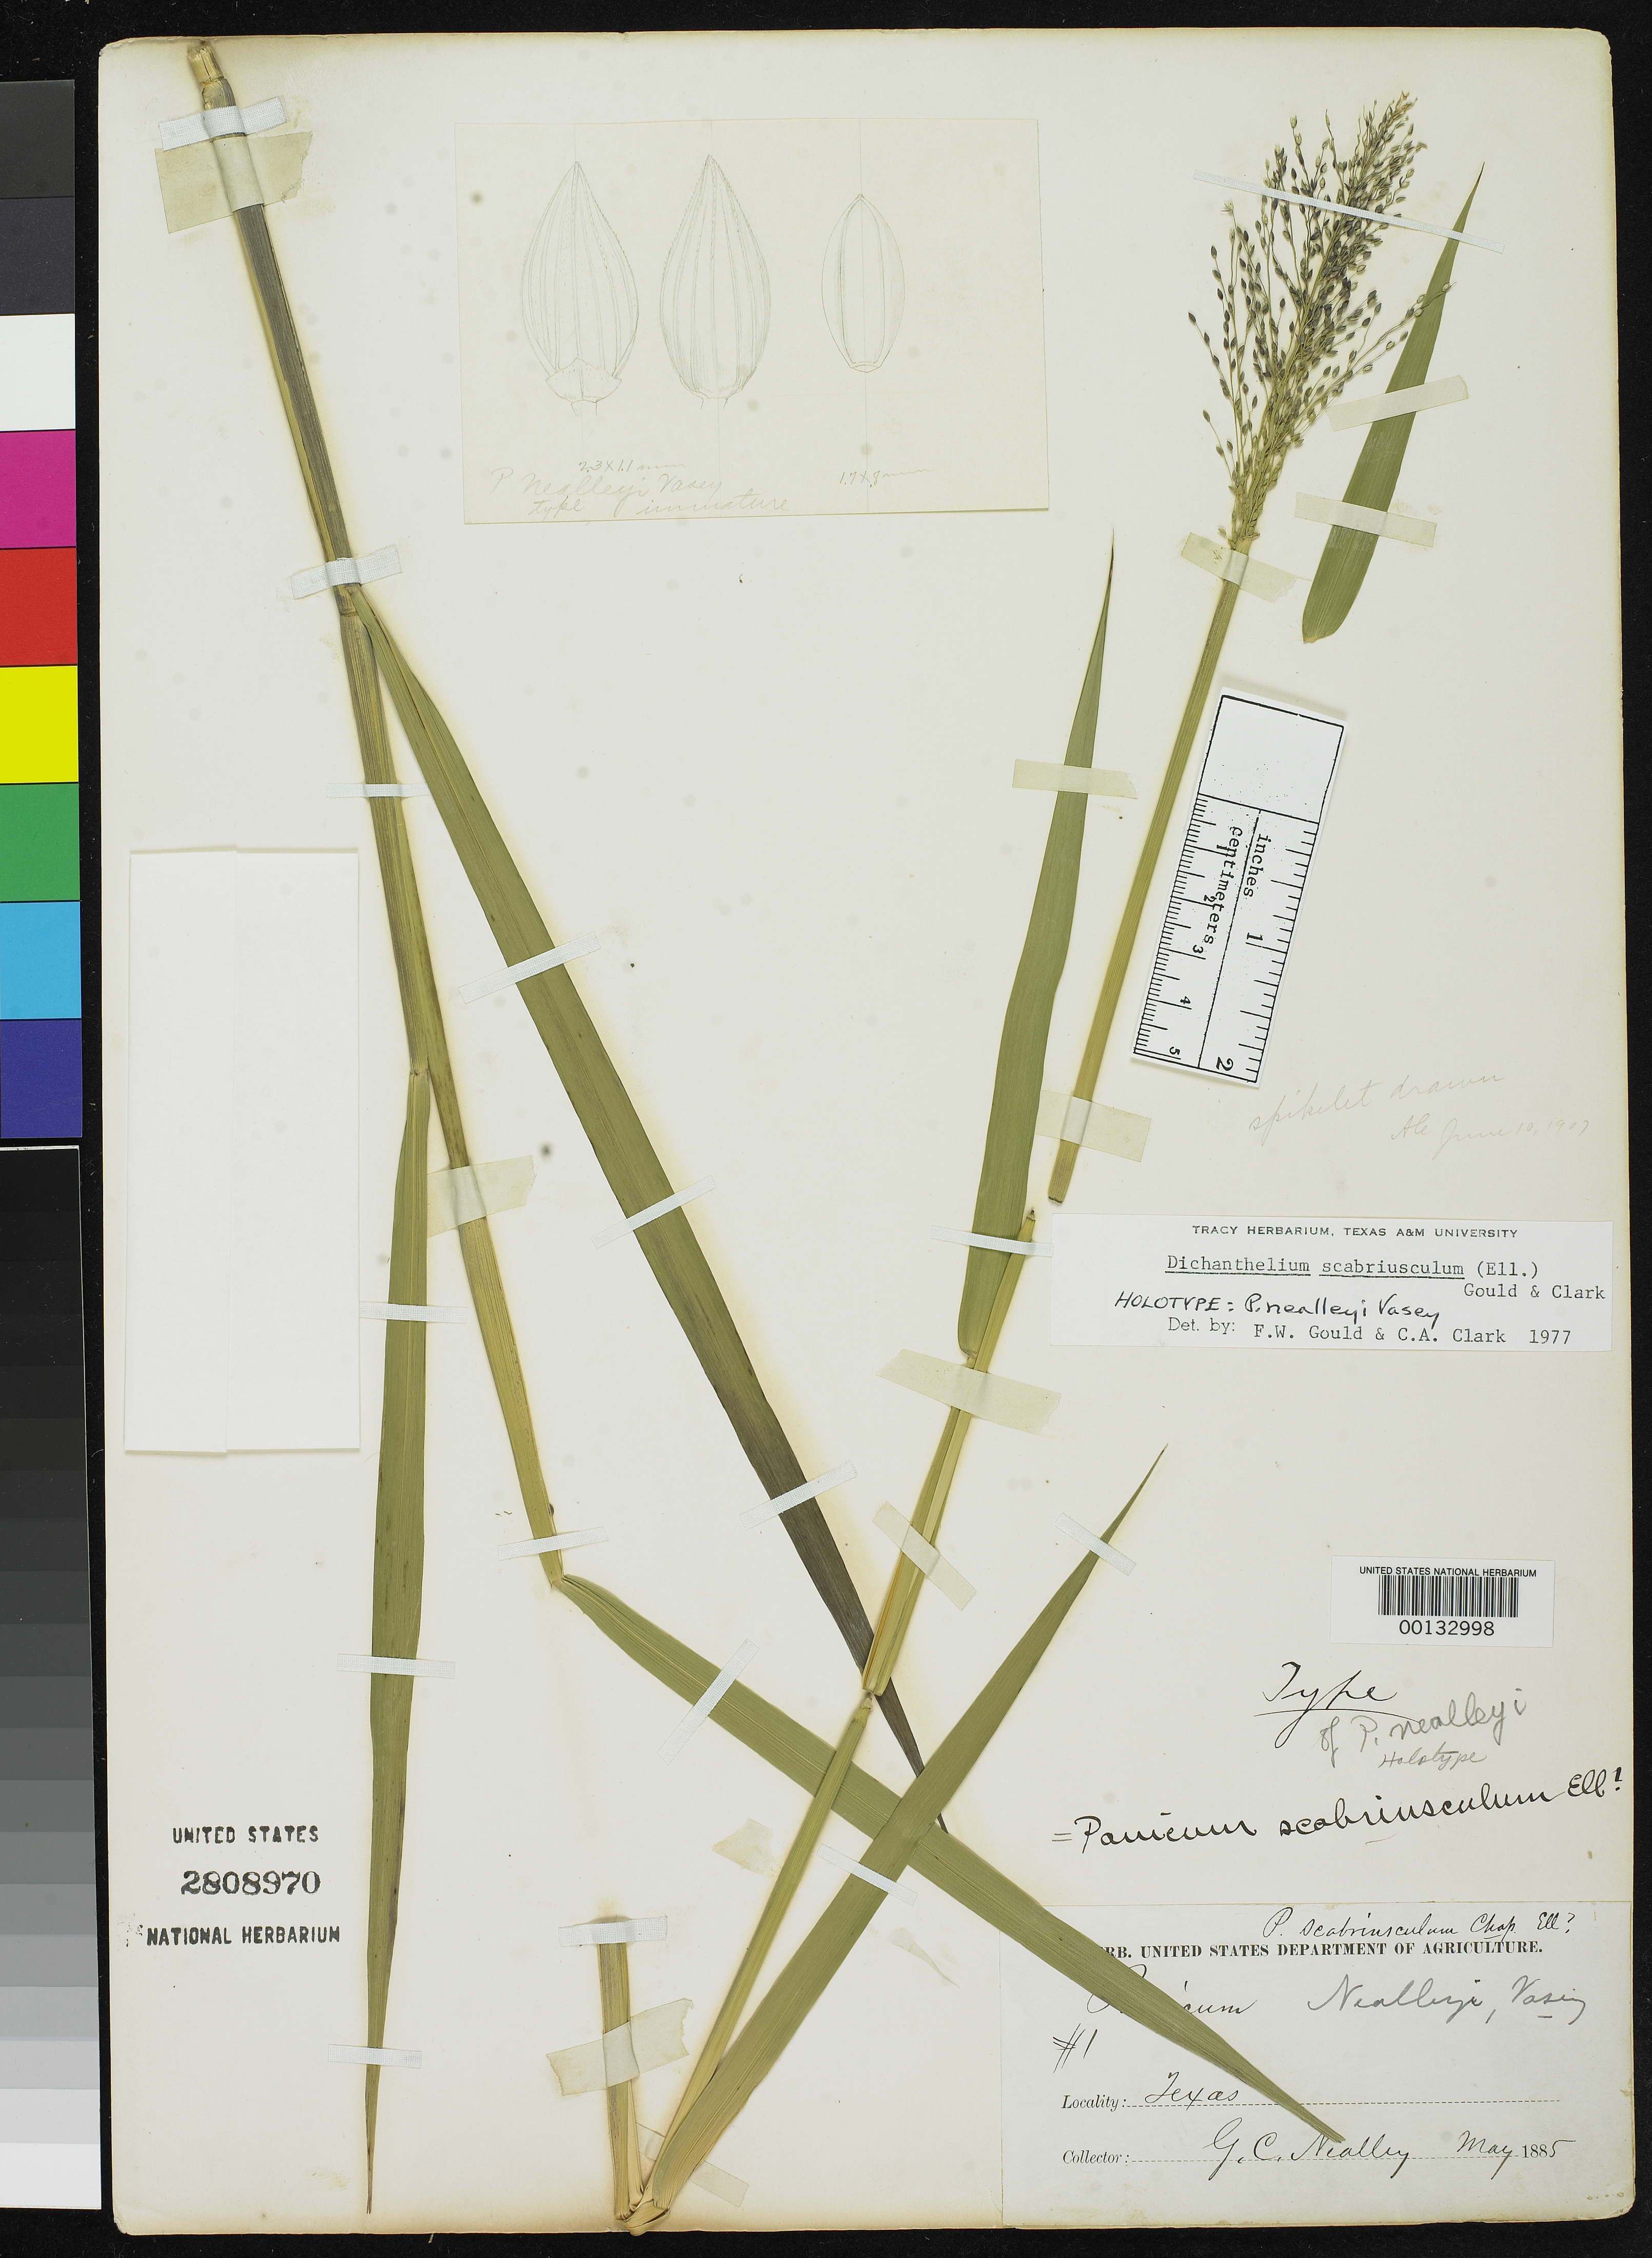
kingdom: Plantae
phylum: Tracheophyta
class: Liliopsida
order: Poales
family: Poaceae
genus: Panicum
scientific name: Panicum nealleyi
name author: Vasey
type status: Holotype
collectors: G. C. Nealley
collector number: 1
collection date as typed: May 1885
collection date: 1885-05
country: United States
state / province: Texas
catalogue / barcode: US 2808970